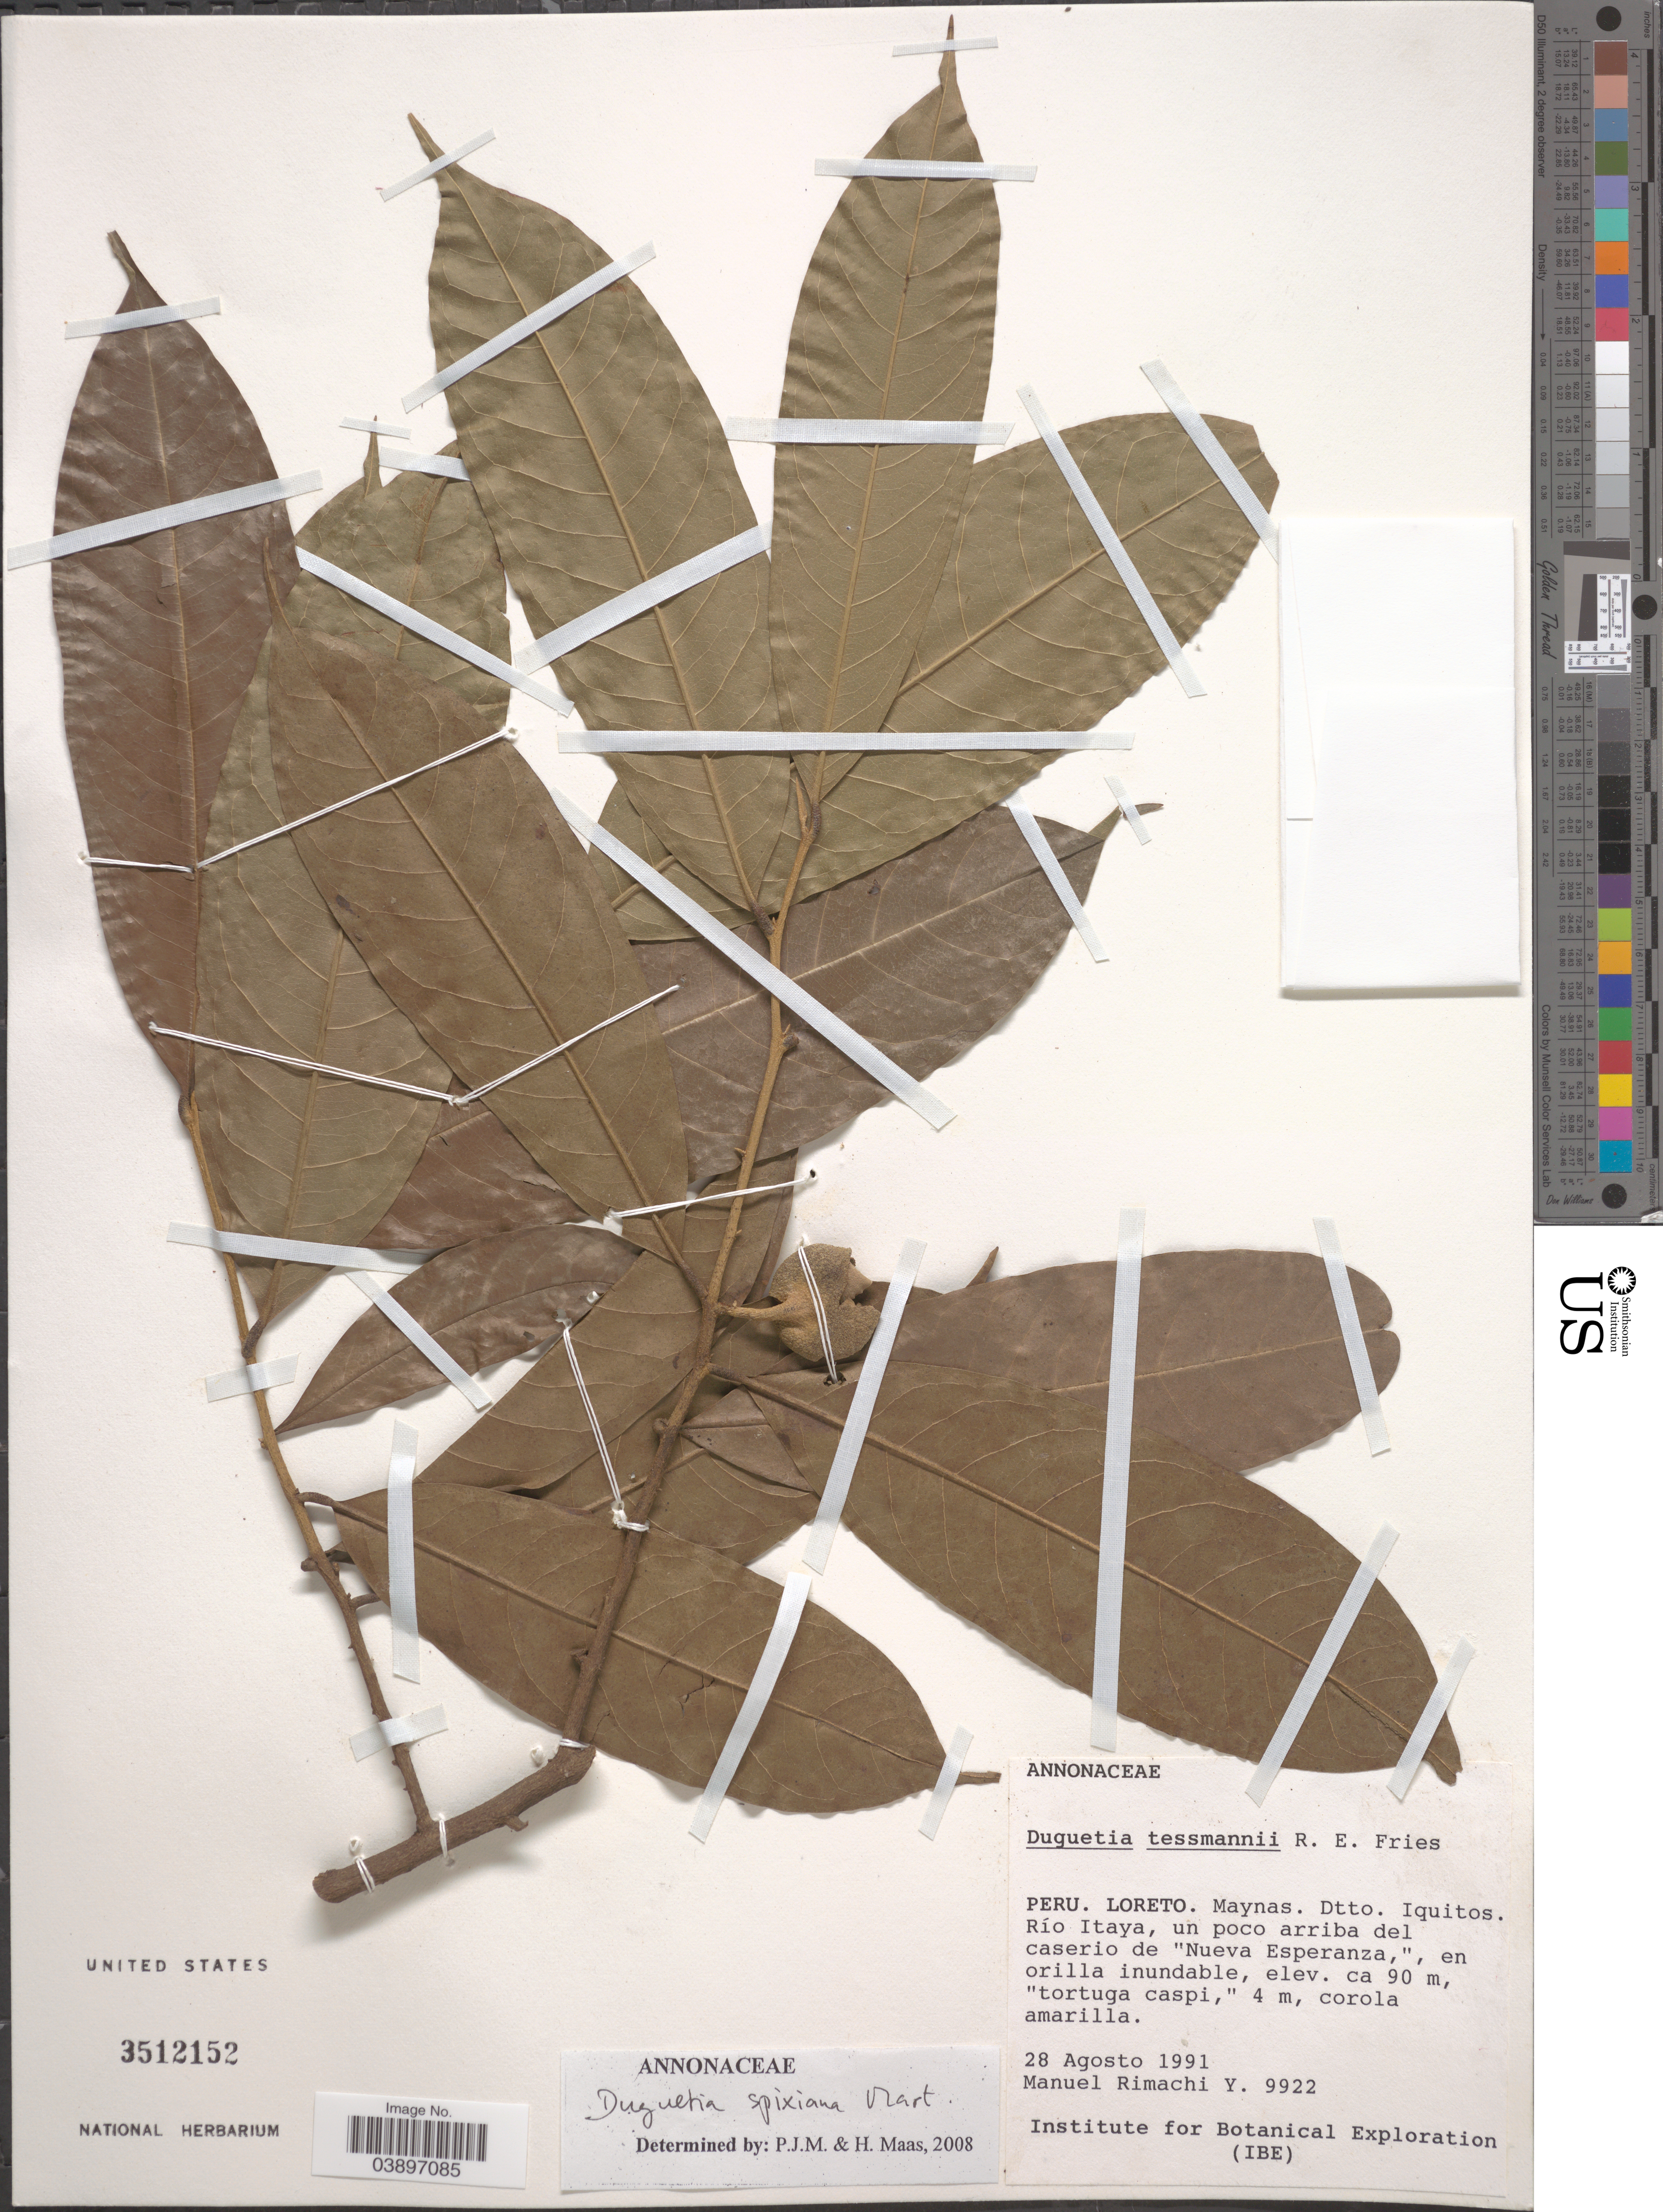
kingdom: Plantae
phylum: Tracheophyta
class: Magnoliopsida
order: Magnoliales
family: Annonaceae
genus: Duguetia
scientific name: Duguetia spixiana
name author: Mart.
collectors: M. Rimachi Y.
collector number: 9922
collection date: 1991-08-28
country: Peru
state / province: Loreto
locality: Maynas. Dtto. Iquitos. Río Itaya, un poco arriba del caserio de "Nueva Esperanza".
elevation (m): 90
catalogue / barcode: US 3512152